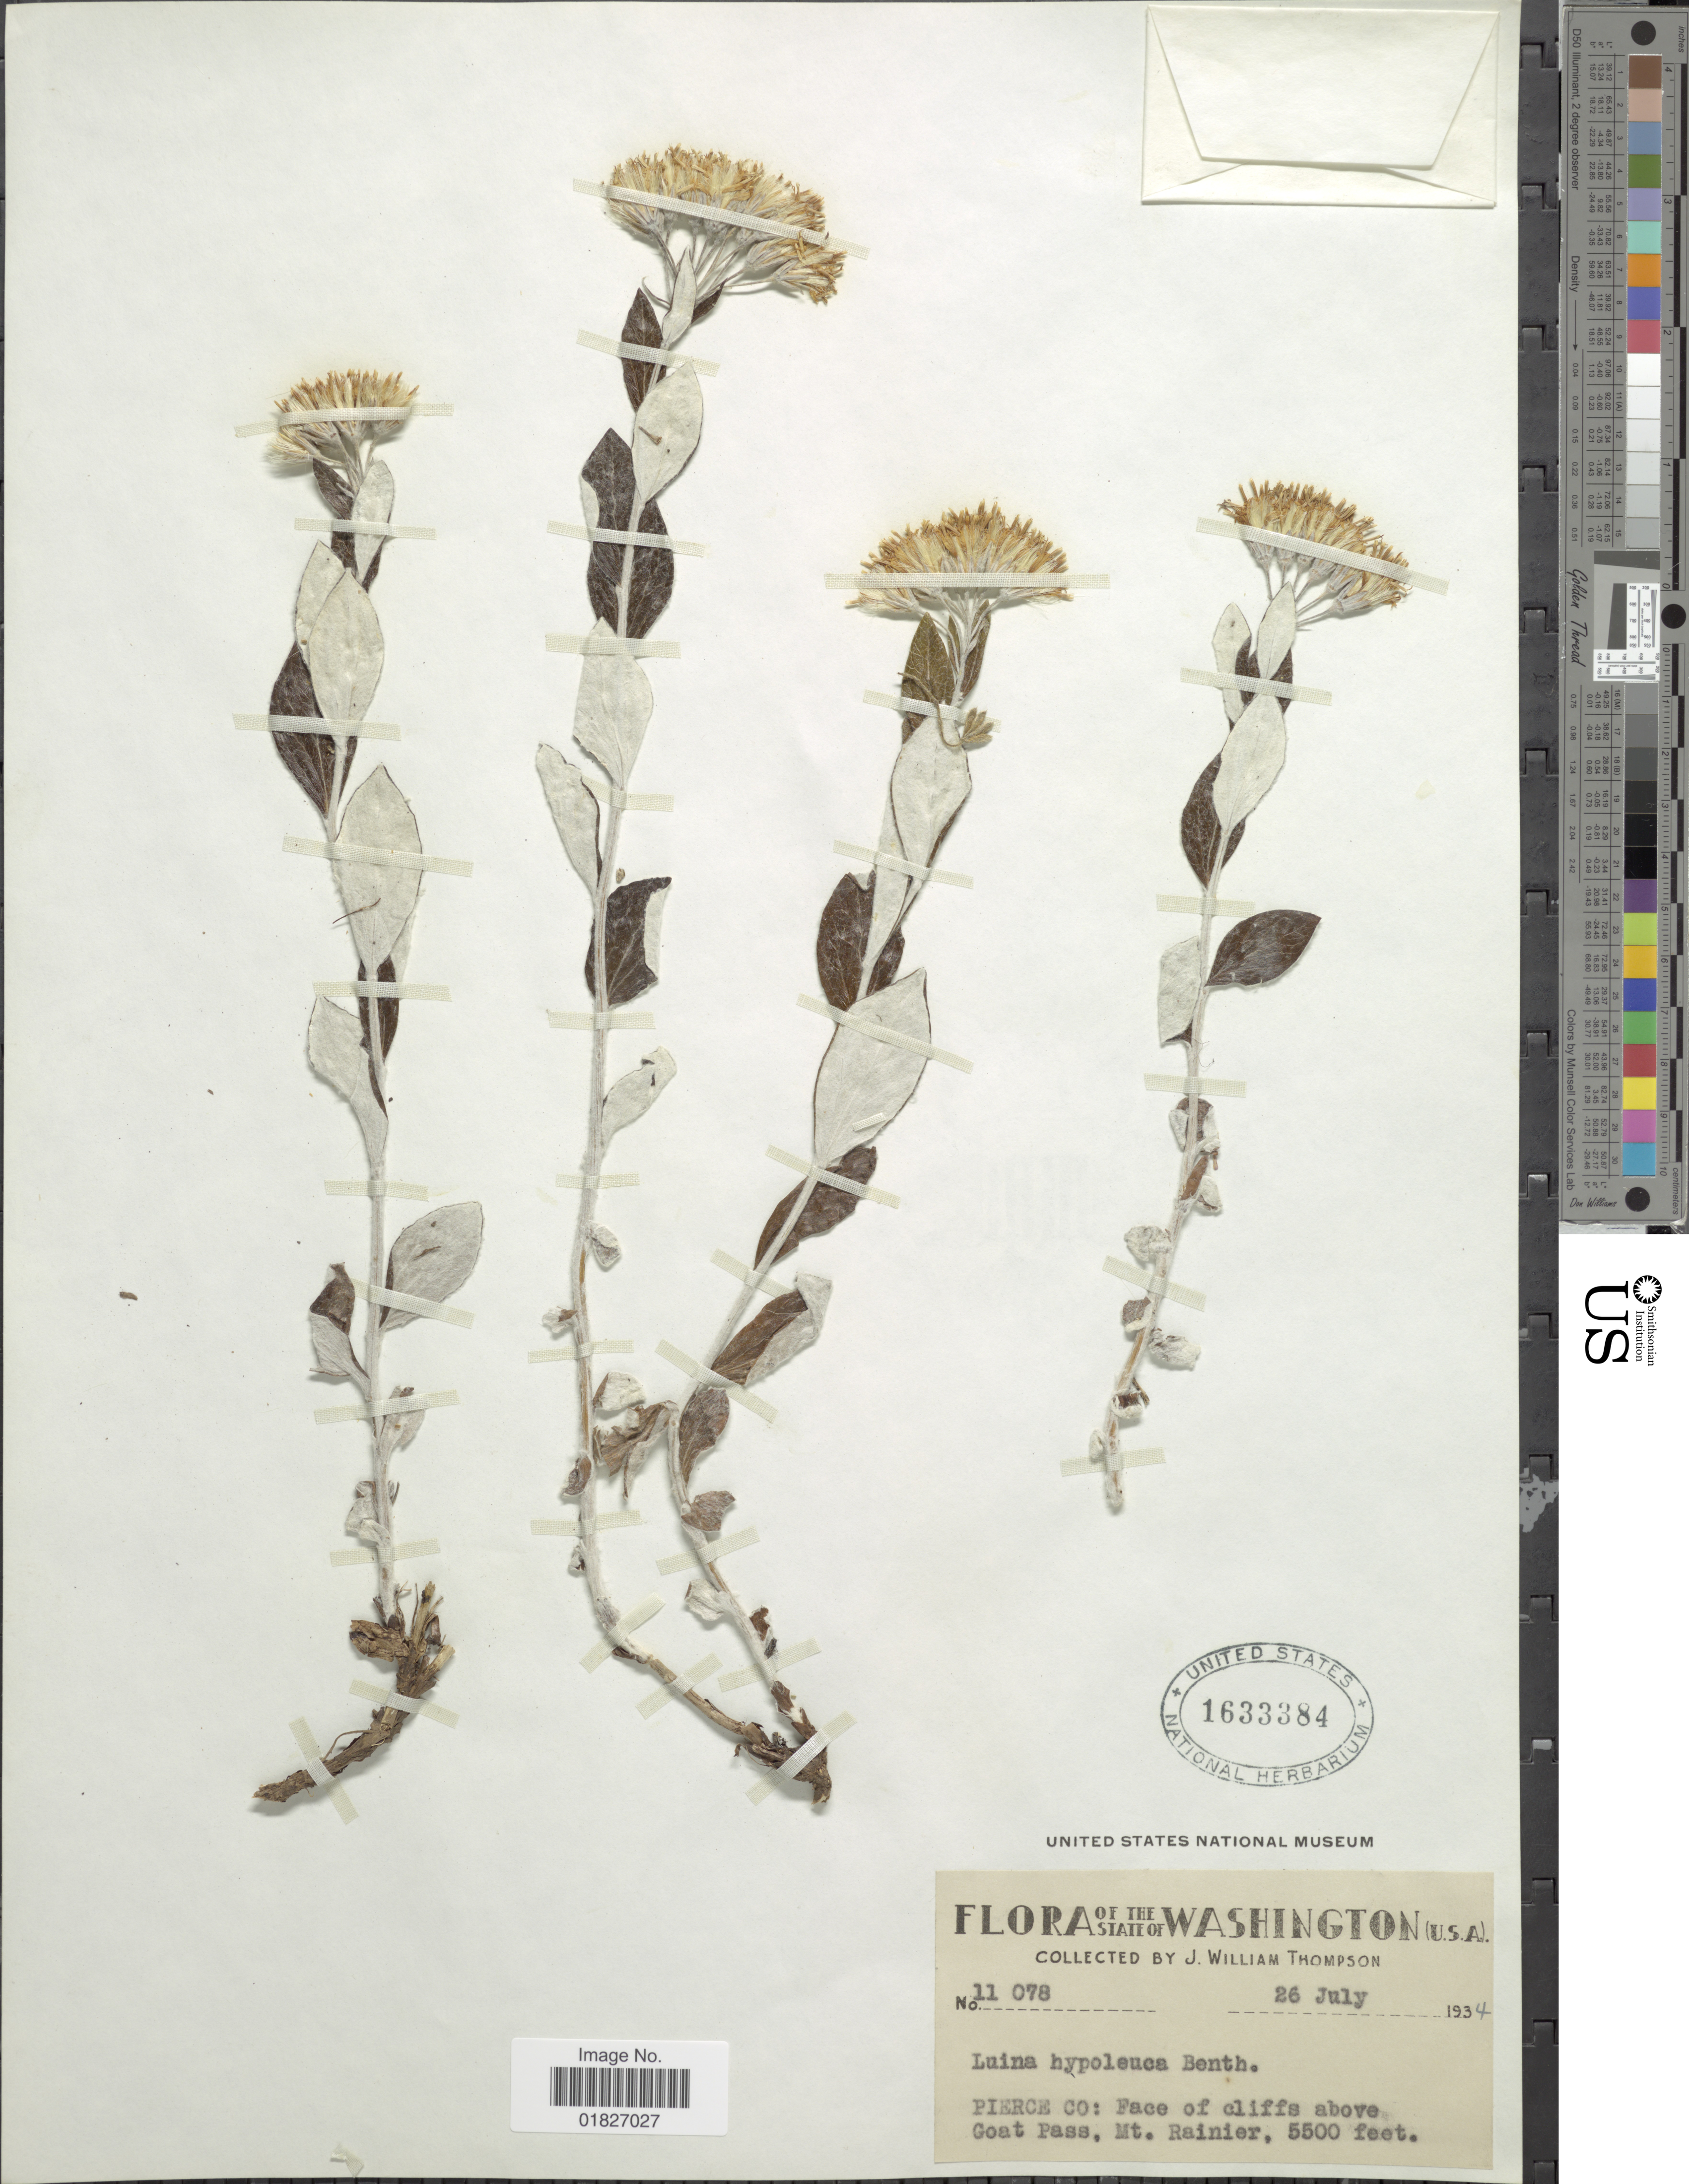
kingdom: Plantae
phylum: Tracheophyta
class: Magnoliopsida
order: Asterales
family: Asteraceae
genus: Luina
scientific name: Luina hypoleuca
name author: Benth.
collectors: J. W. Thompson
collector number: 11078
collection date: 1934-07-26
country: United States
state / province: Washington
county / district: Pierce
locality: Pierce Co, above Goat Pass, Mt. Rainier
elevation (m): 1676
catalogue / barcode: US 1633884